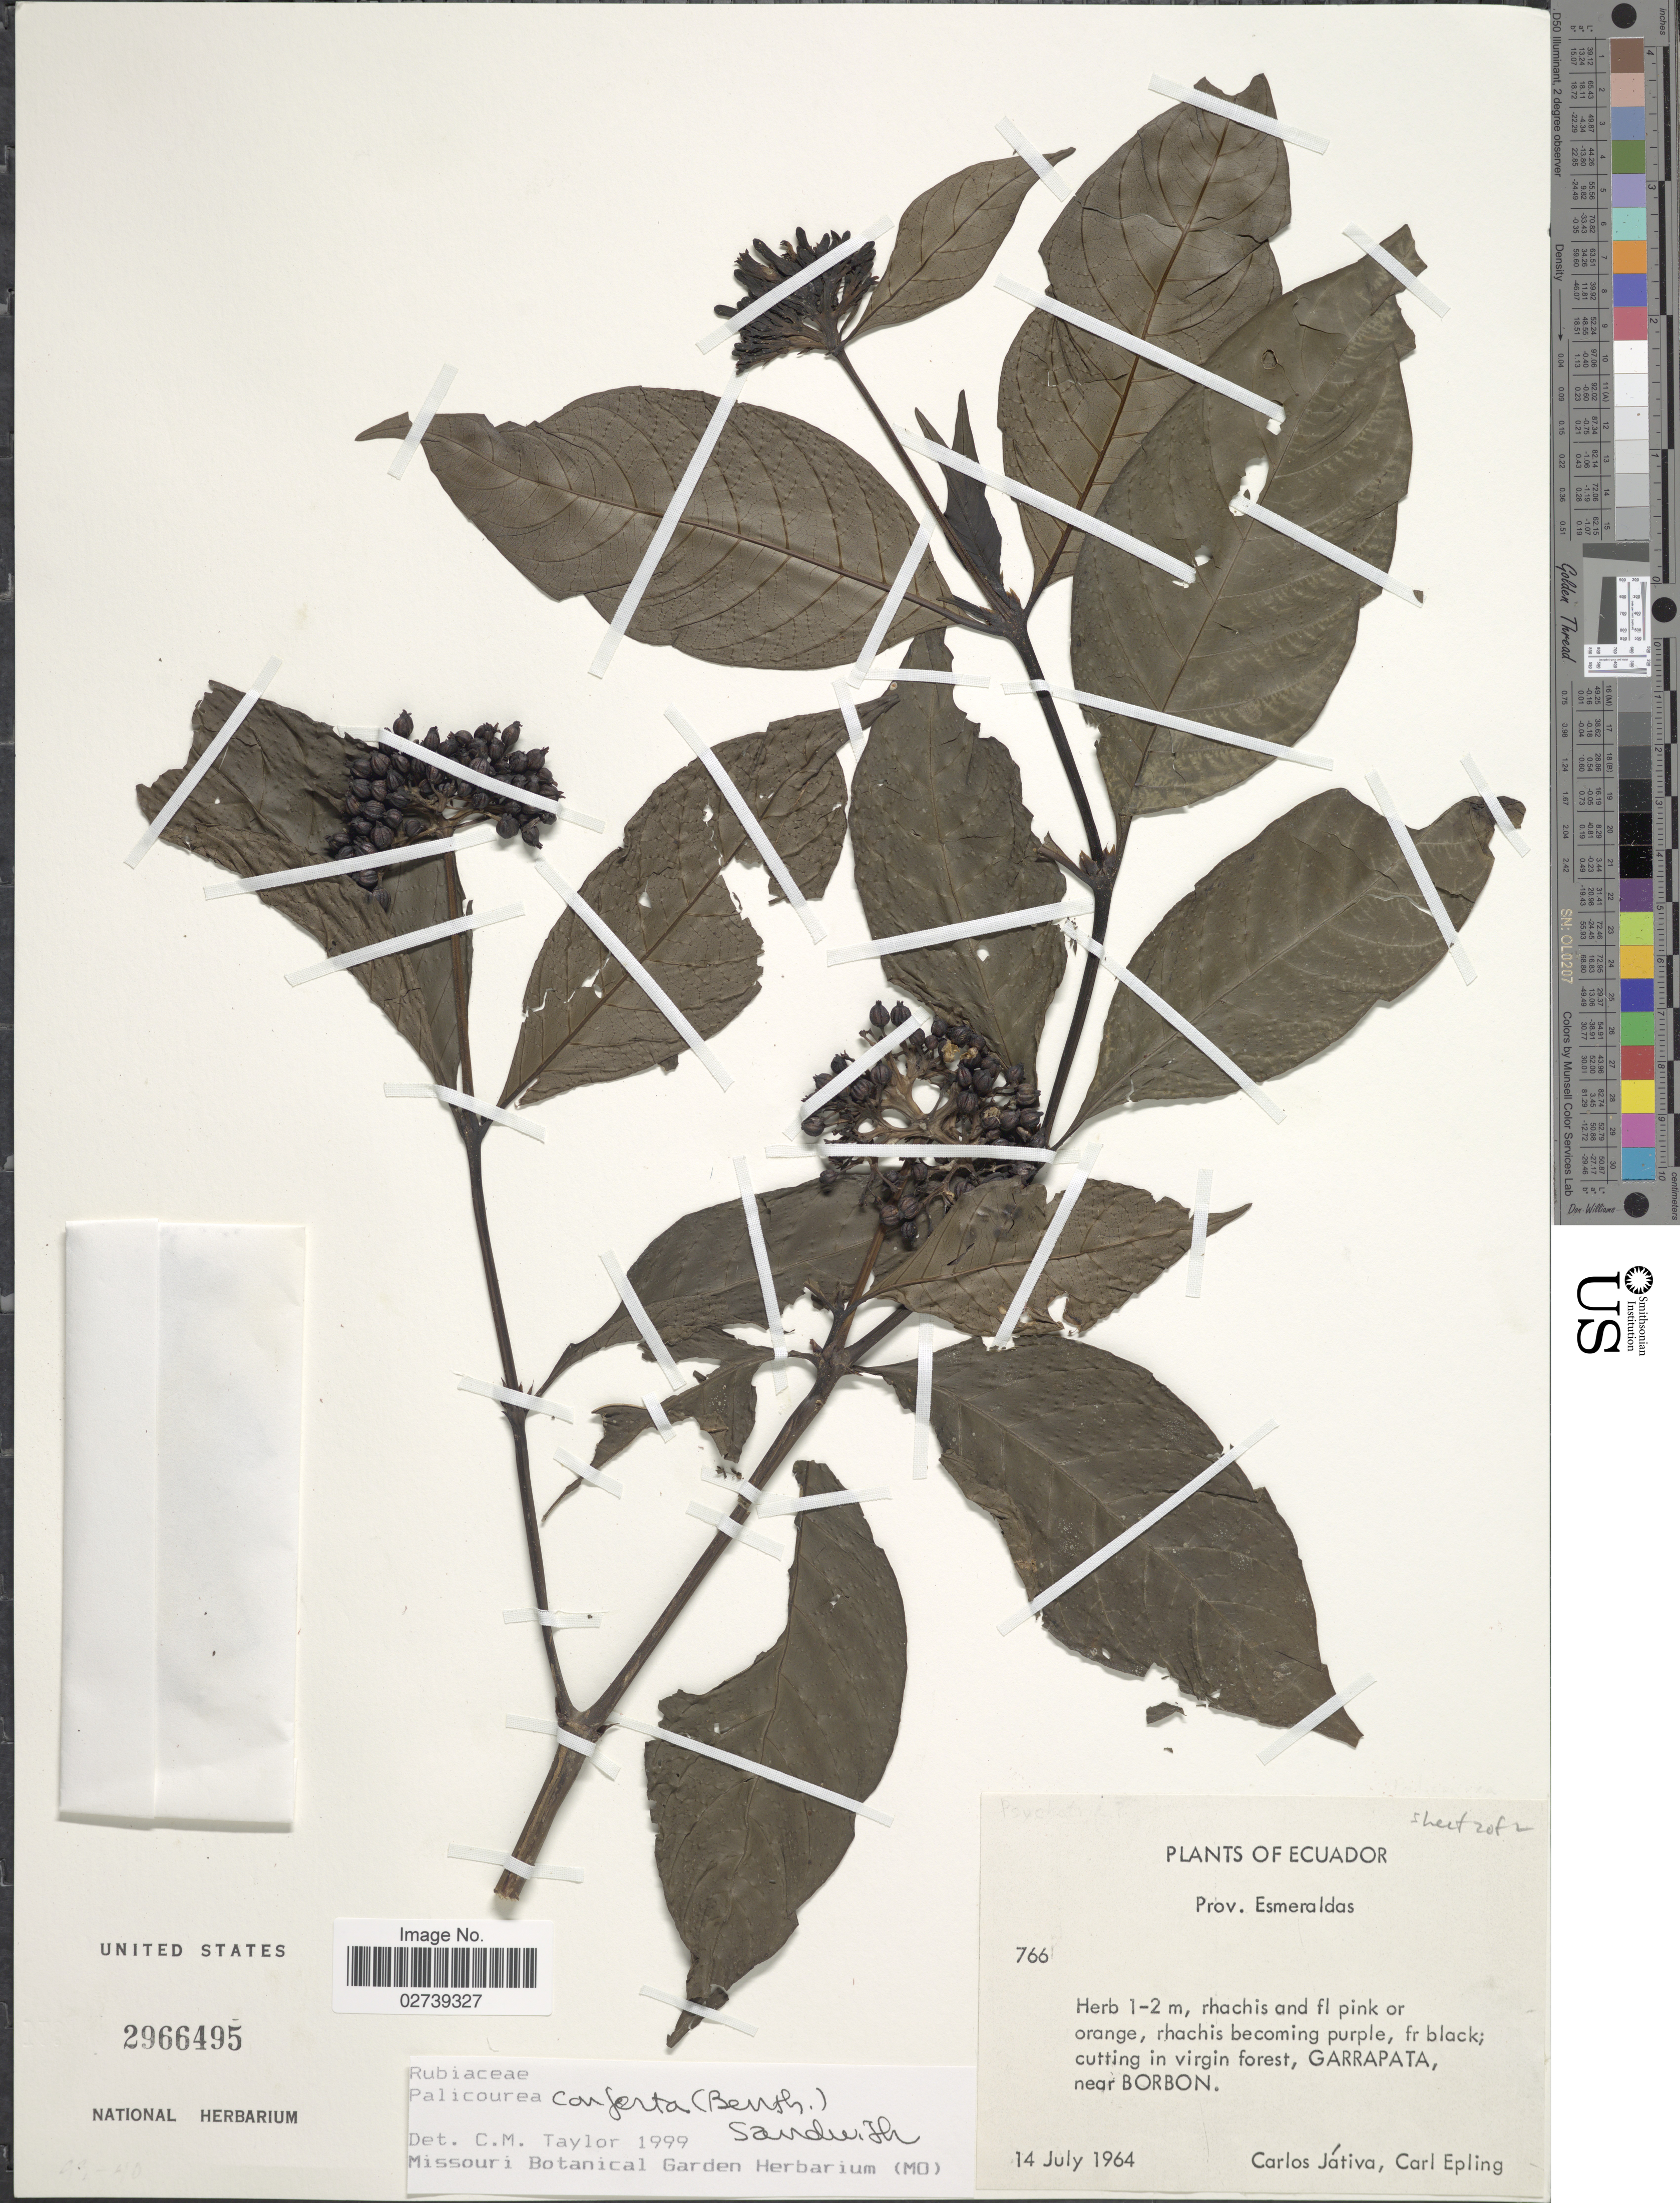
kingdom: Plantae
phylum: Tracheophyta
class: Magnoliopsida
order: Gentianales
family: Rubiaceae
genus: Palicourea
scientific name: Palicourea conferta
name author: (Benth.) Sandwith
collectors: C. D. Játiva & C. C. Epling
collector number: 766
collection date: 1964-07-14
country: Ecuador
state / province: Esmeraldas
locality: Cutting in virgin forest, Garrapata, near Borbon.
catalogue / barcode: US 2966495